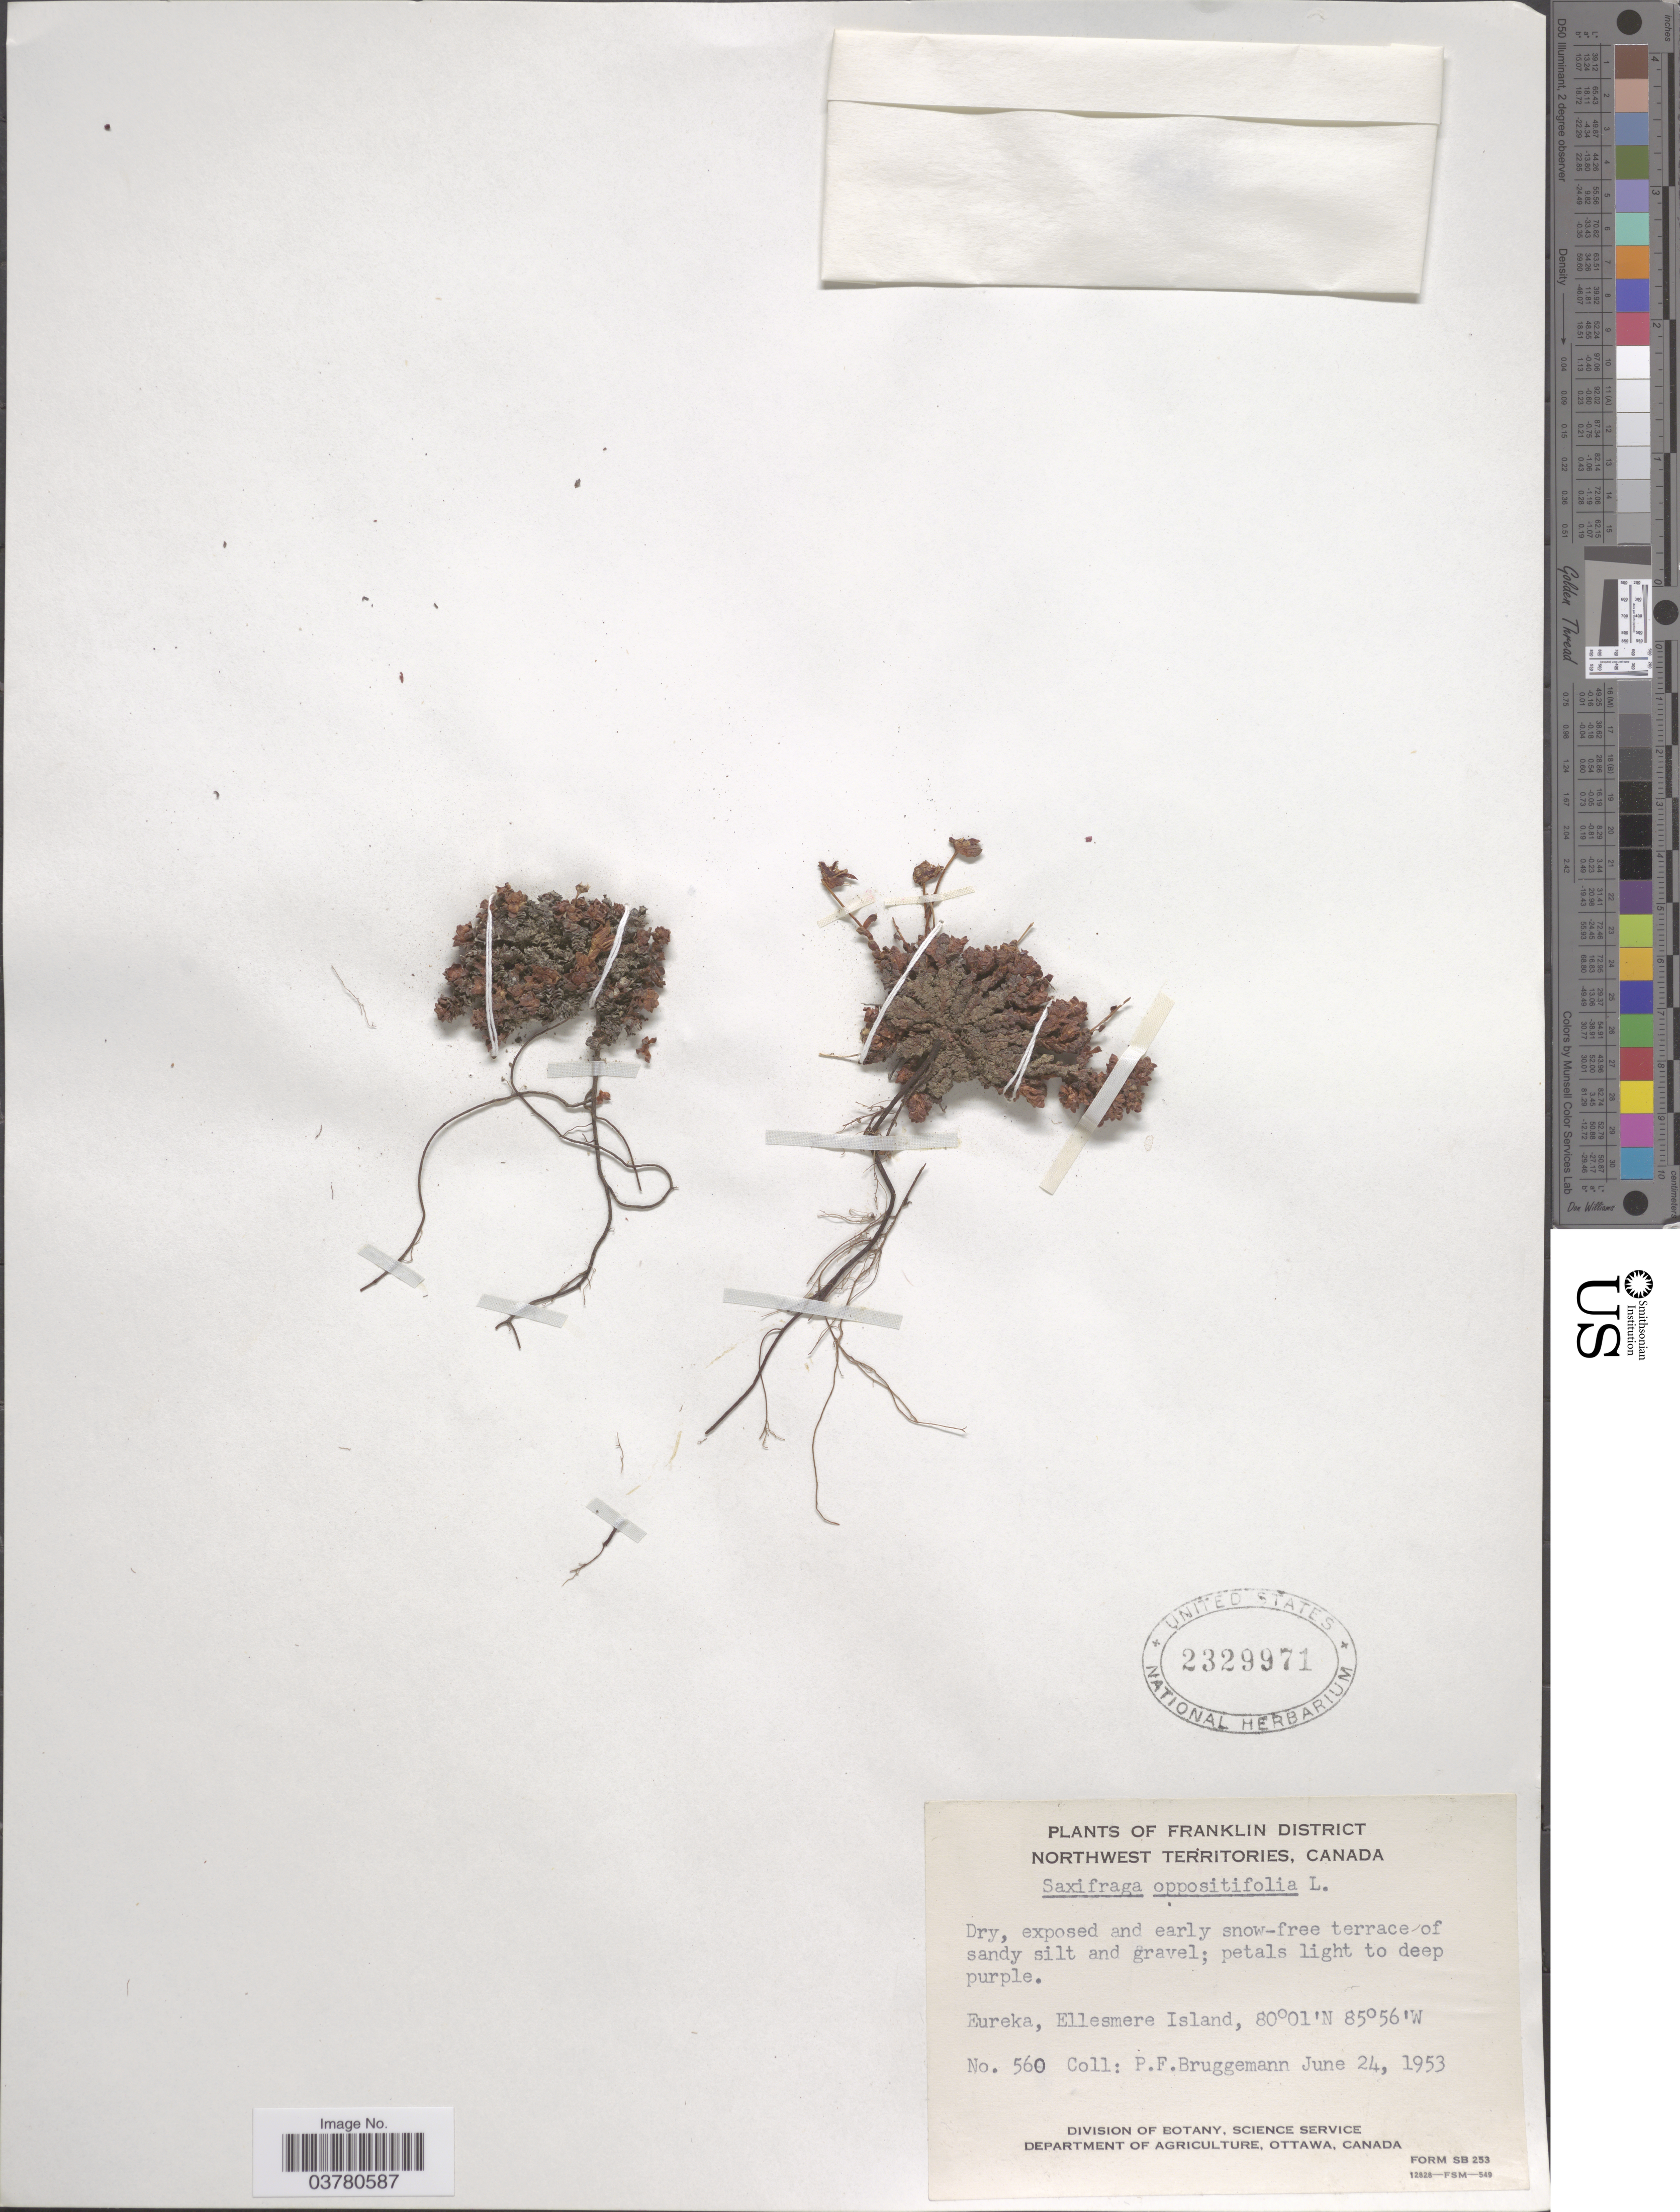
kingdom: Plantae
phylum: Tracheophyta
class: Magnoliopsida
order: Saxifragales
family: Saxifragaceae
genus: Saxifraga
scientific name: Saxifraga oppositifolia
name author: L.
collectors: P. Bruggemann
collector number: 560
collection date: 1953-06-24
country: Canada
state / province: Northwest Territories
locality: Franklin District. Eureka, Ellesmere Island.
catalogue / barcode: US 2329971